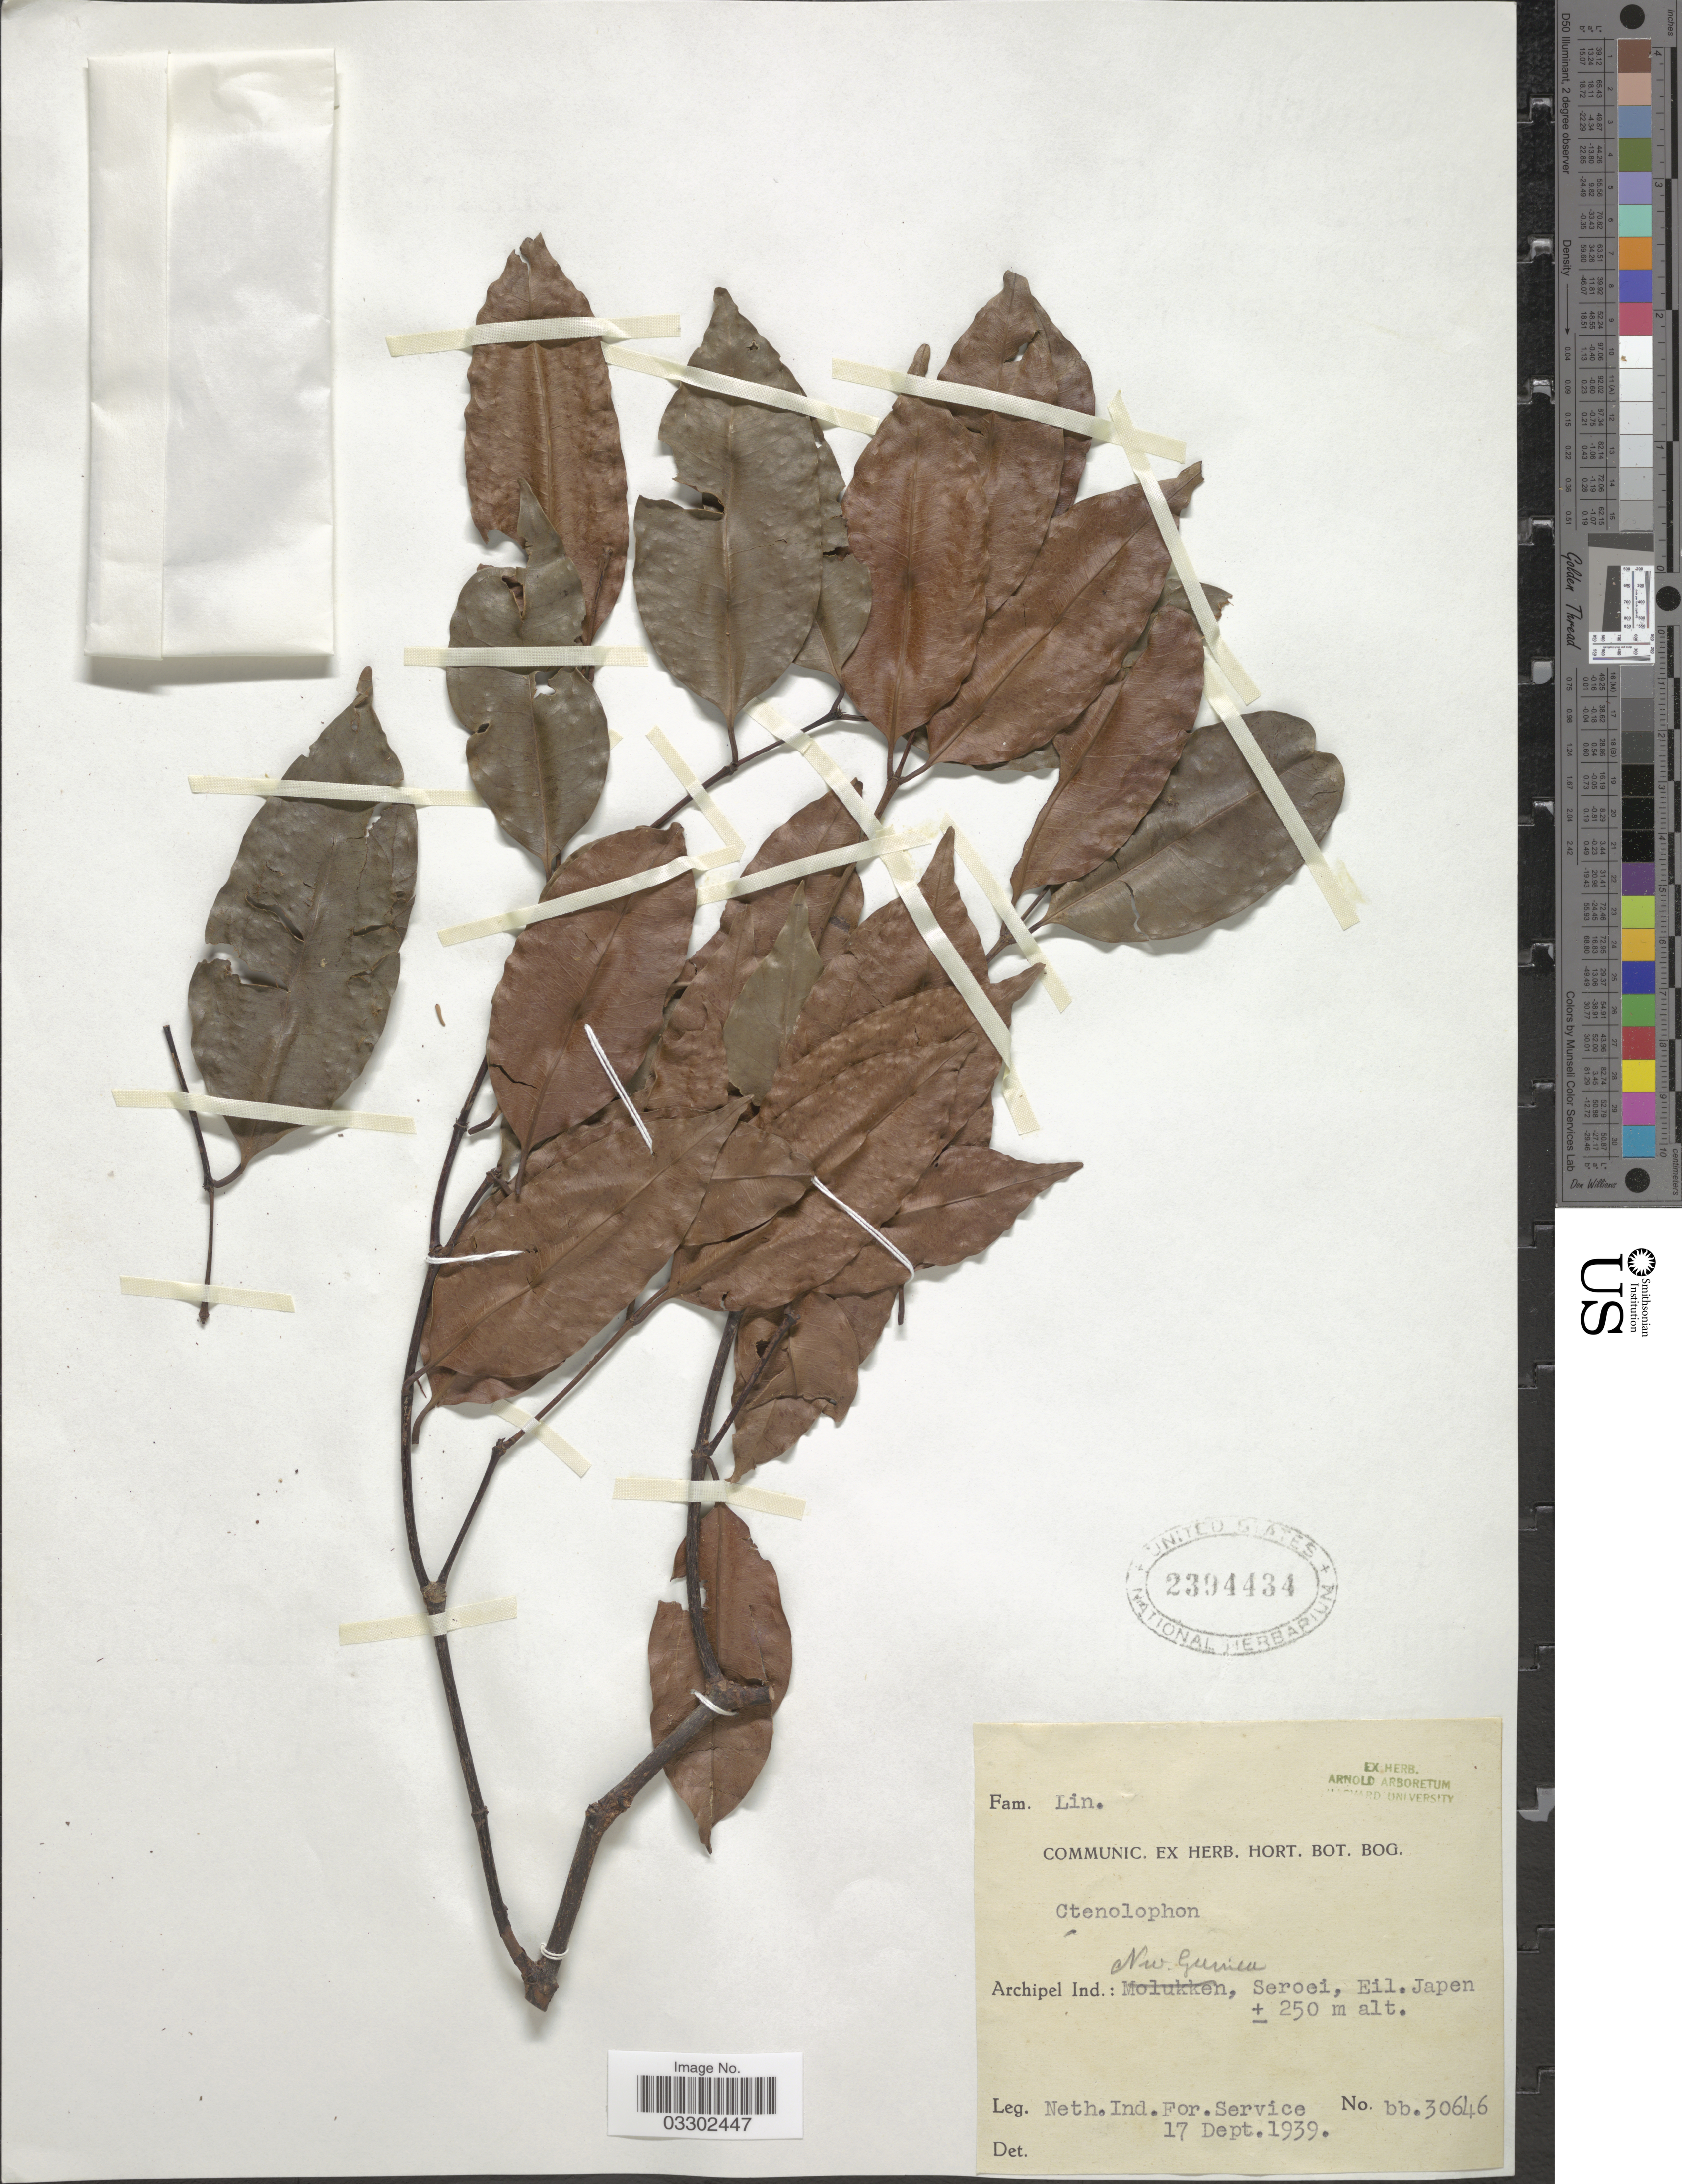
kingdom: Plantae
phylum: Tracheophyta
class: Magnoliopsida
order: Malpighiales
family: Ctenolophonaceae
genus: Ctenolophon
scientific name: Ctenolophon sp.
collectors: Neth. Ind. For. Service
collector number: bb.30646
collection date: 1939-12-17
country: Indonesia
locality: Archipel Ind.: Nw. Guinea, Seroei, Eil. Japen.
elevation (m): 250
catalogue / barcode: US 2394434